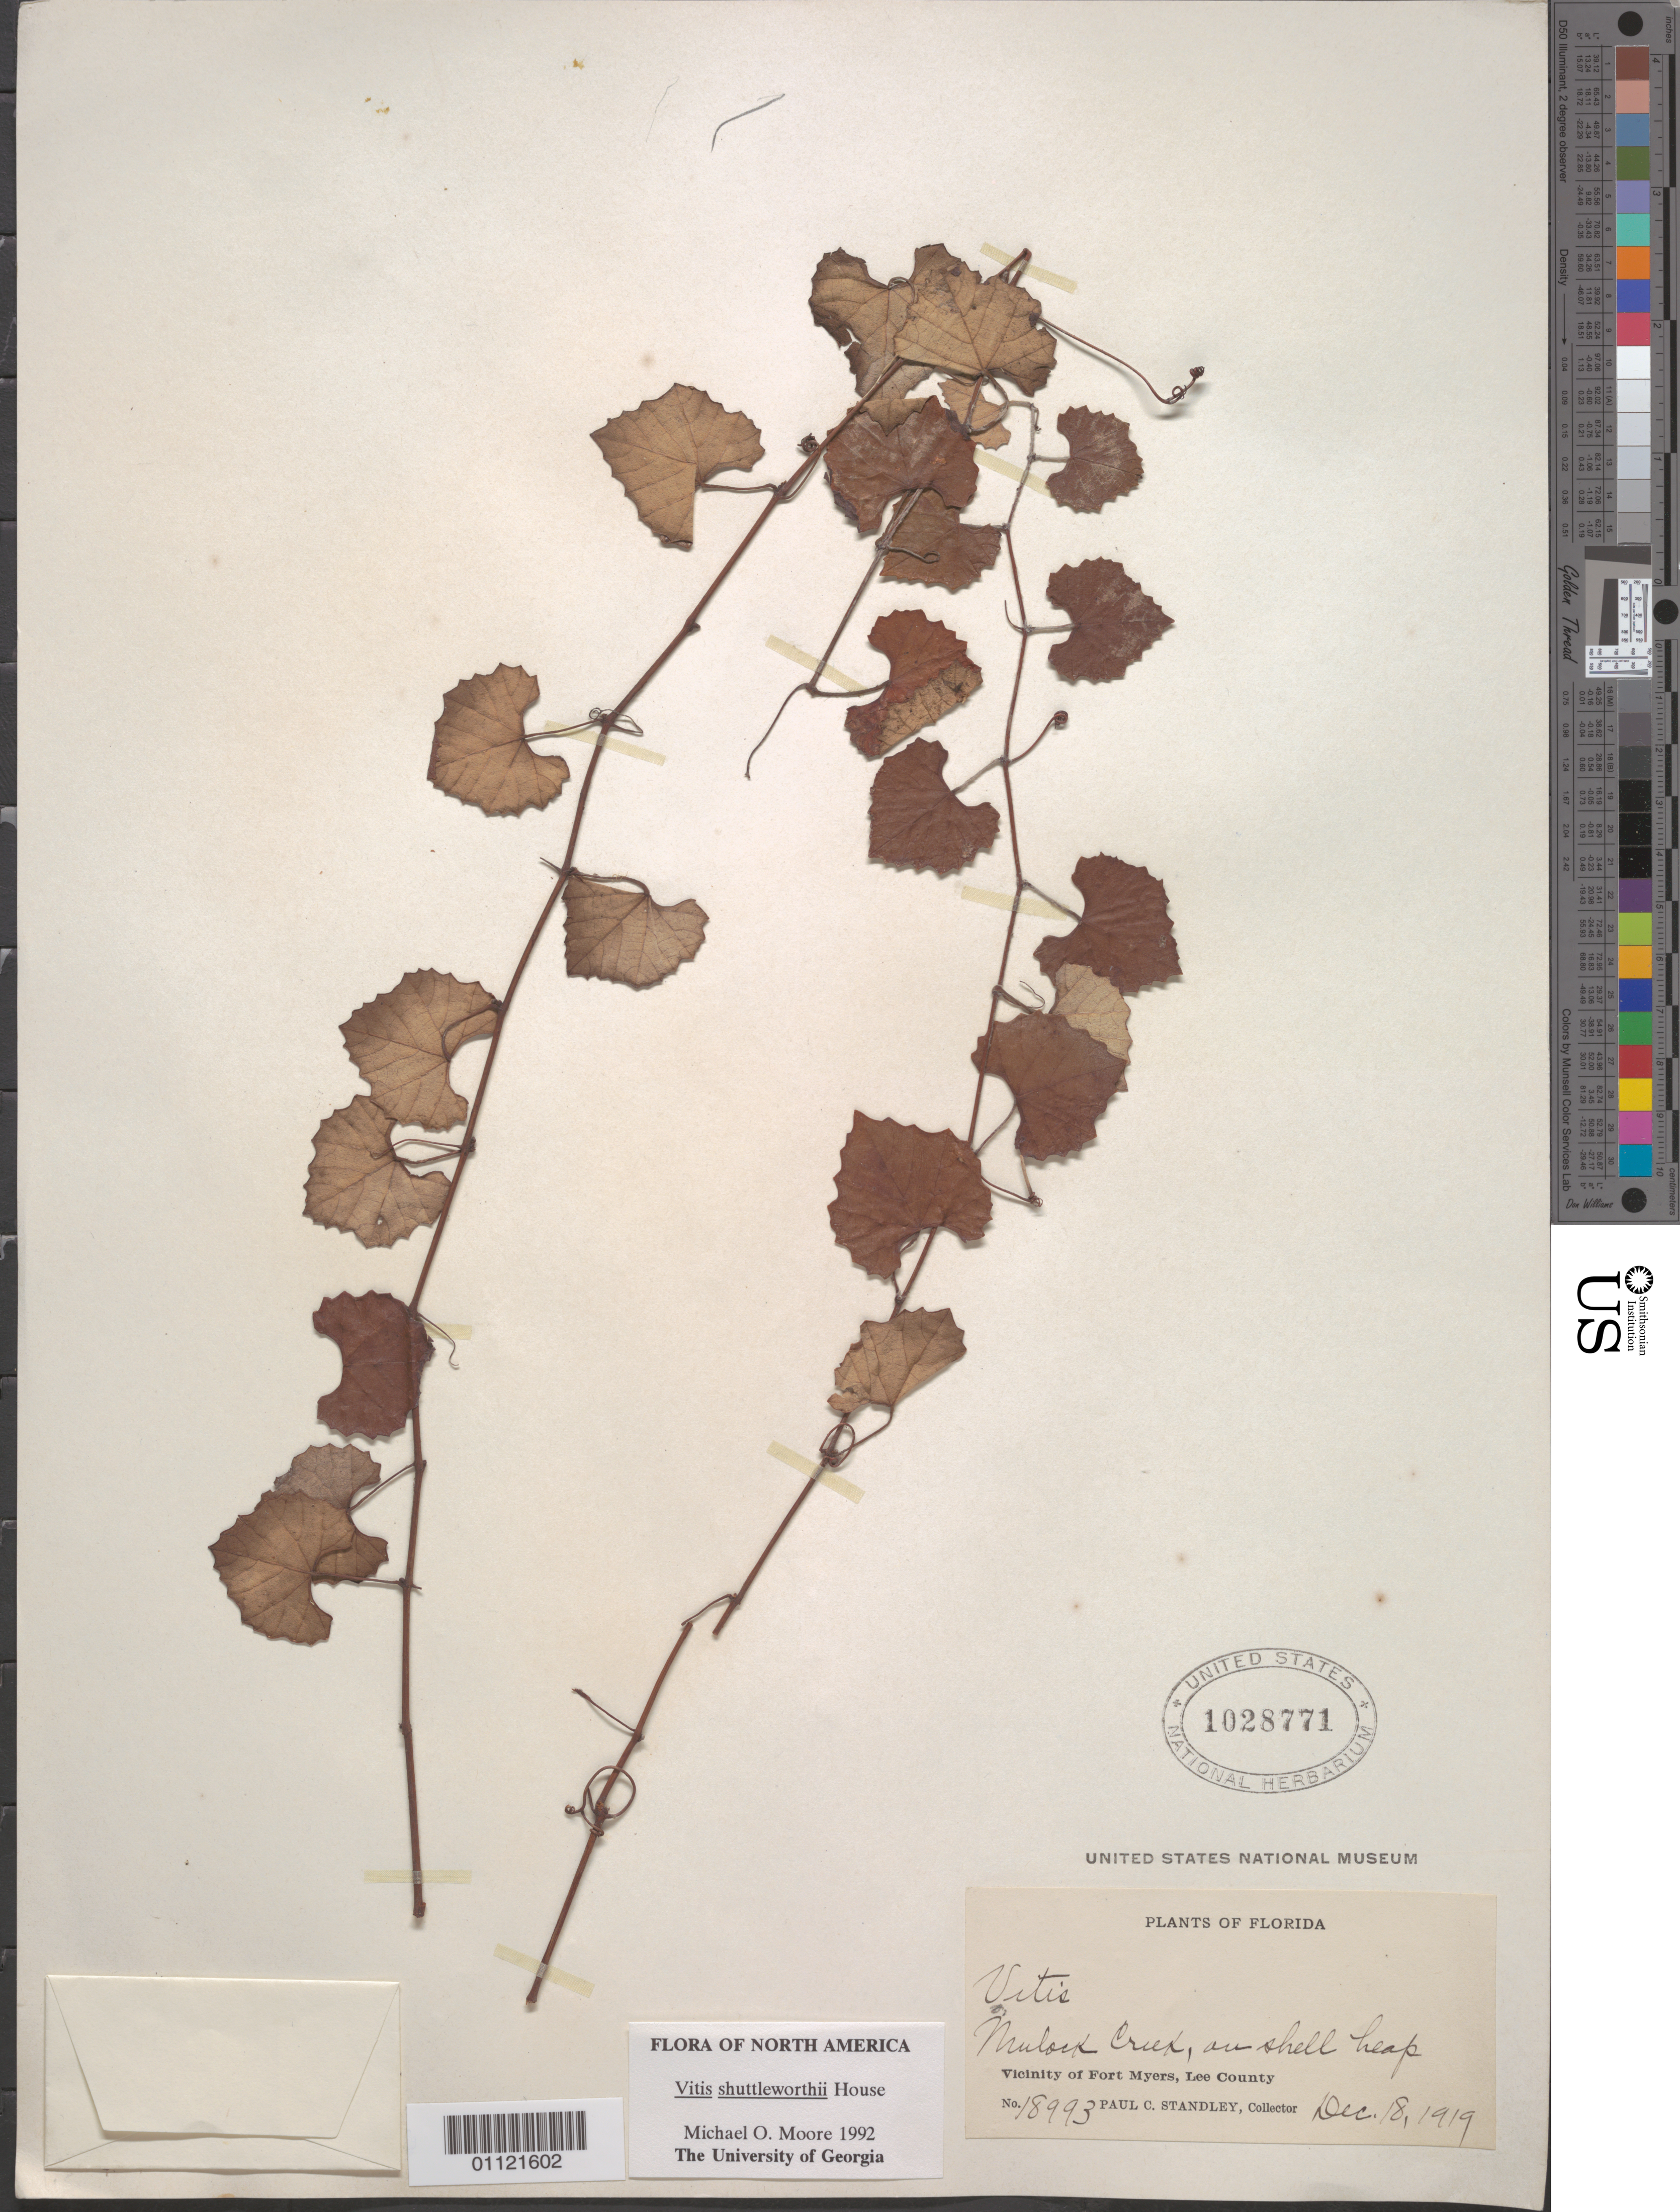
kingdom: Plantae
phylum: Tracheophyta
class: Magnoliopsida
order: Vitales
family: Vitaceae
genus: Vitis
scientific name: Vitis shuttleworthii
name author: House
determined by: Moore, M. O.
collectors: P. C. Standley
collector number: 18993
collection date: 1919-12-18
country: United States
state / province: Florida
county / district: Lee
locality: Mullock Creek, Vicinity of Fort Myers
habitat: on shell heap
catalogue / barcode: US 1028771